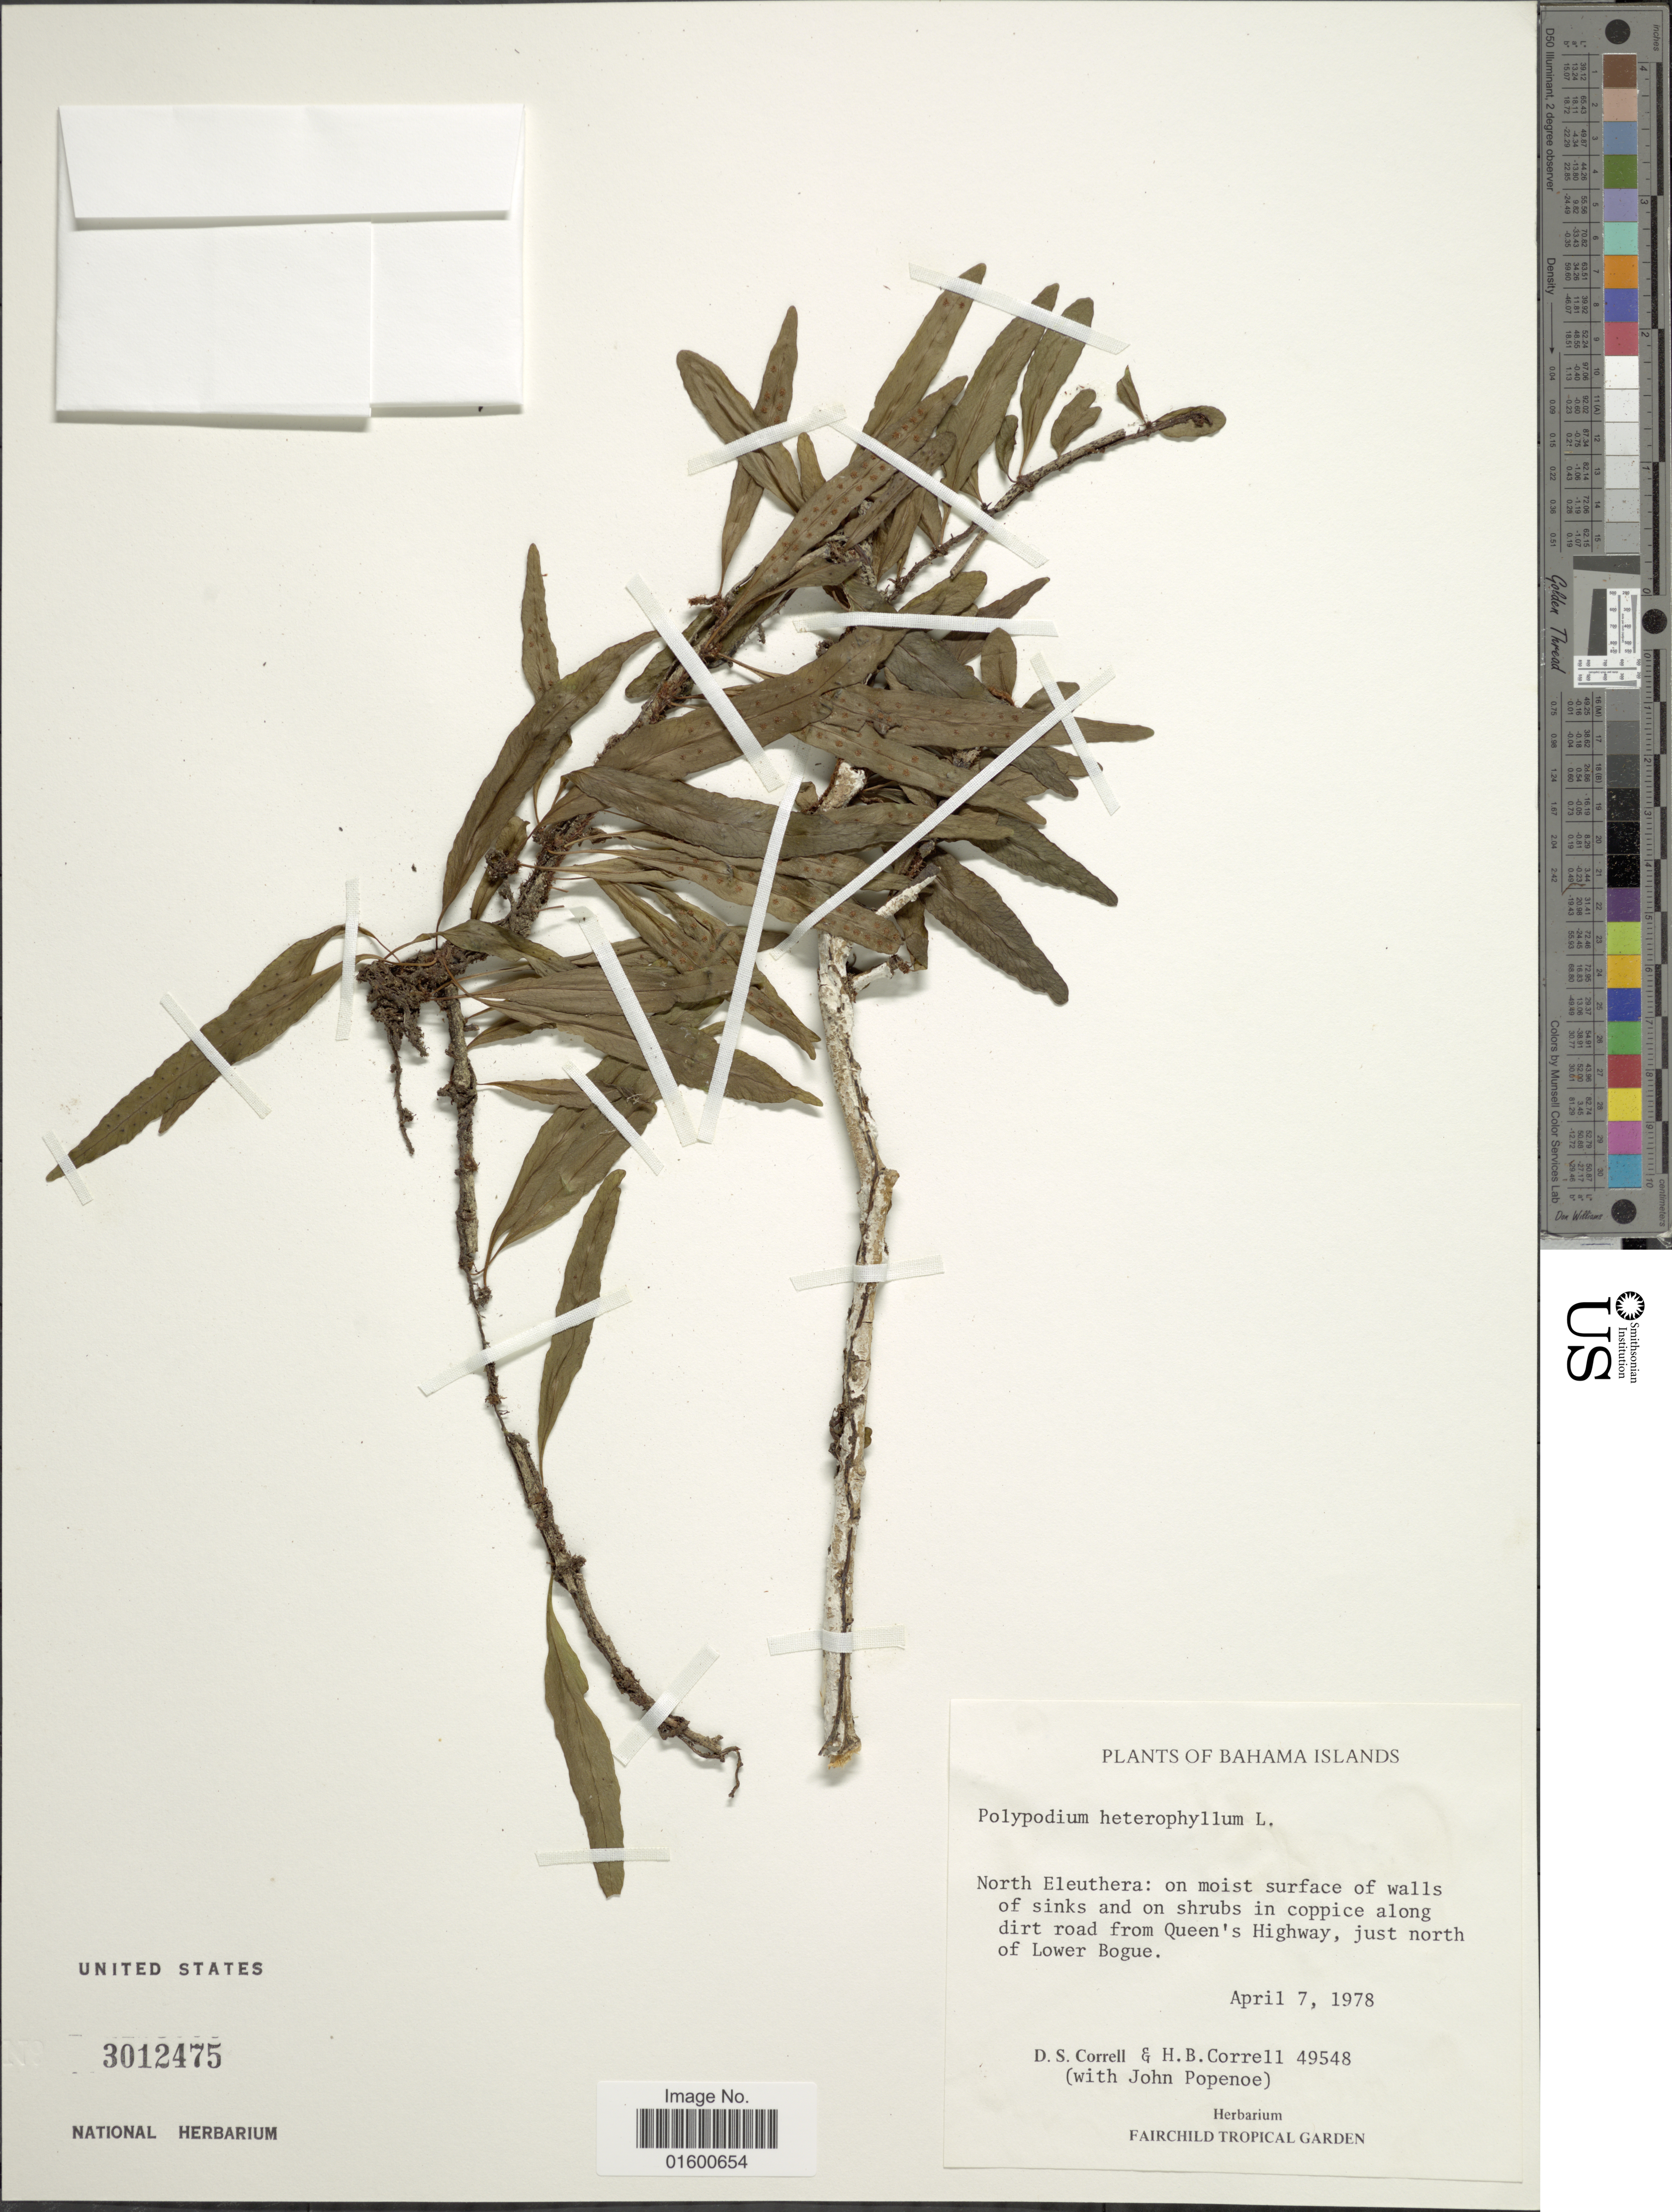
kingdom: Plantae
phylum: Tracheophyta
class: Polypodiopsida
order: Polypodiales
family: Polypodiaceae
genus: Microgramma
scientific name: Microgramma heterophylla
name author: (L.) Wherry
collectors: D. S. Correll, H. Correll & J. Popenoe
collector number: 49548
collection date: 1978-04-07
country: Bahamas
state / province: North Eleuthera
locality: Bahama Islands, North Eleuthera, along dirt road from Queen's Highway, just north of Lowe Bogue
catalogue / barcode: US 3012475